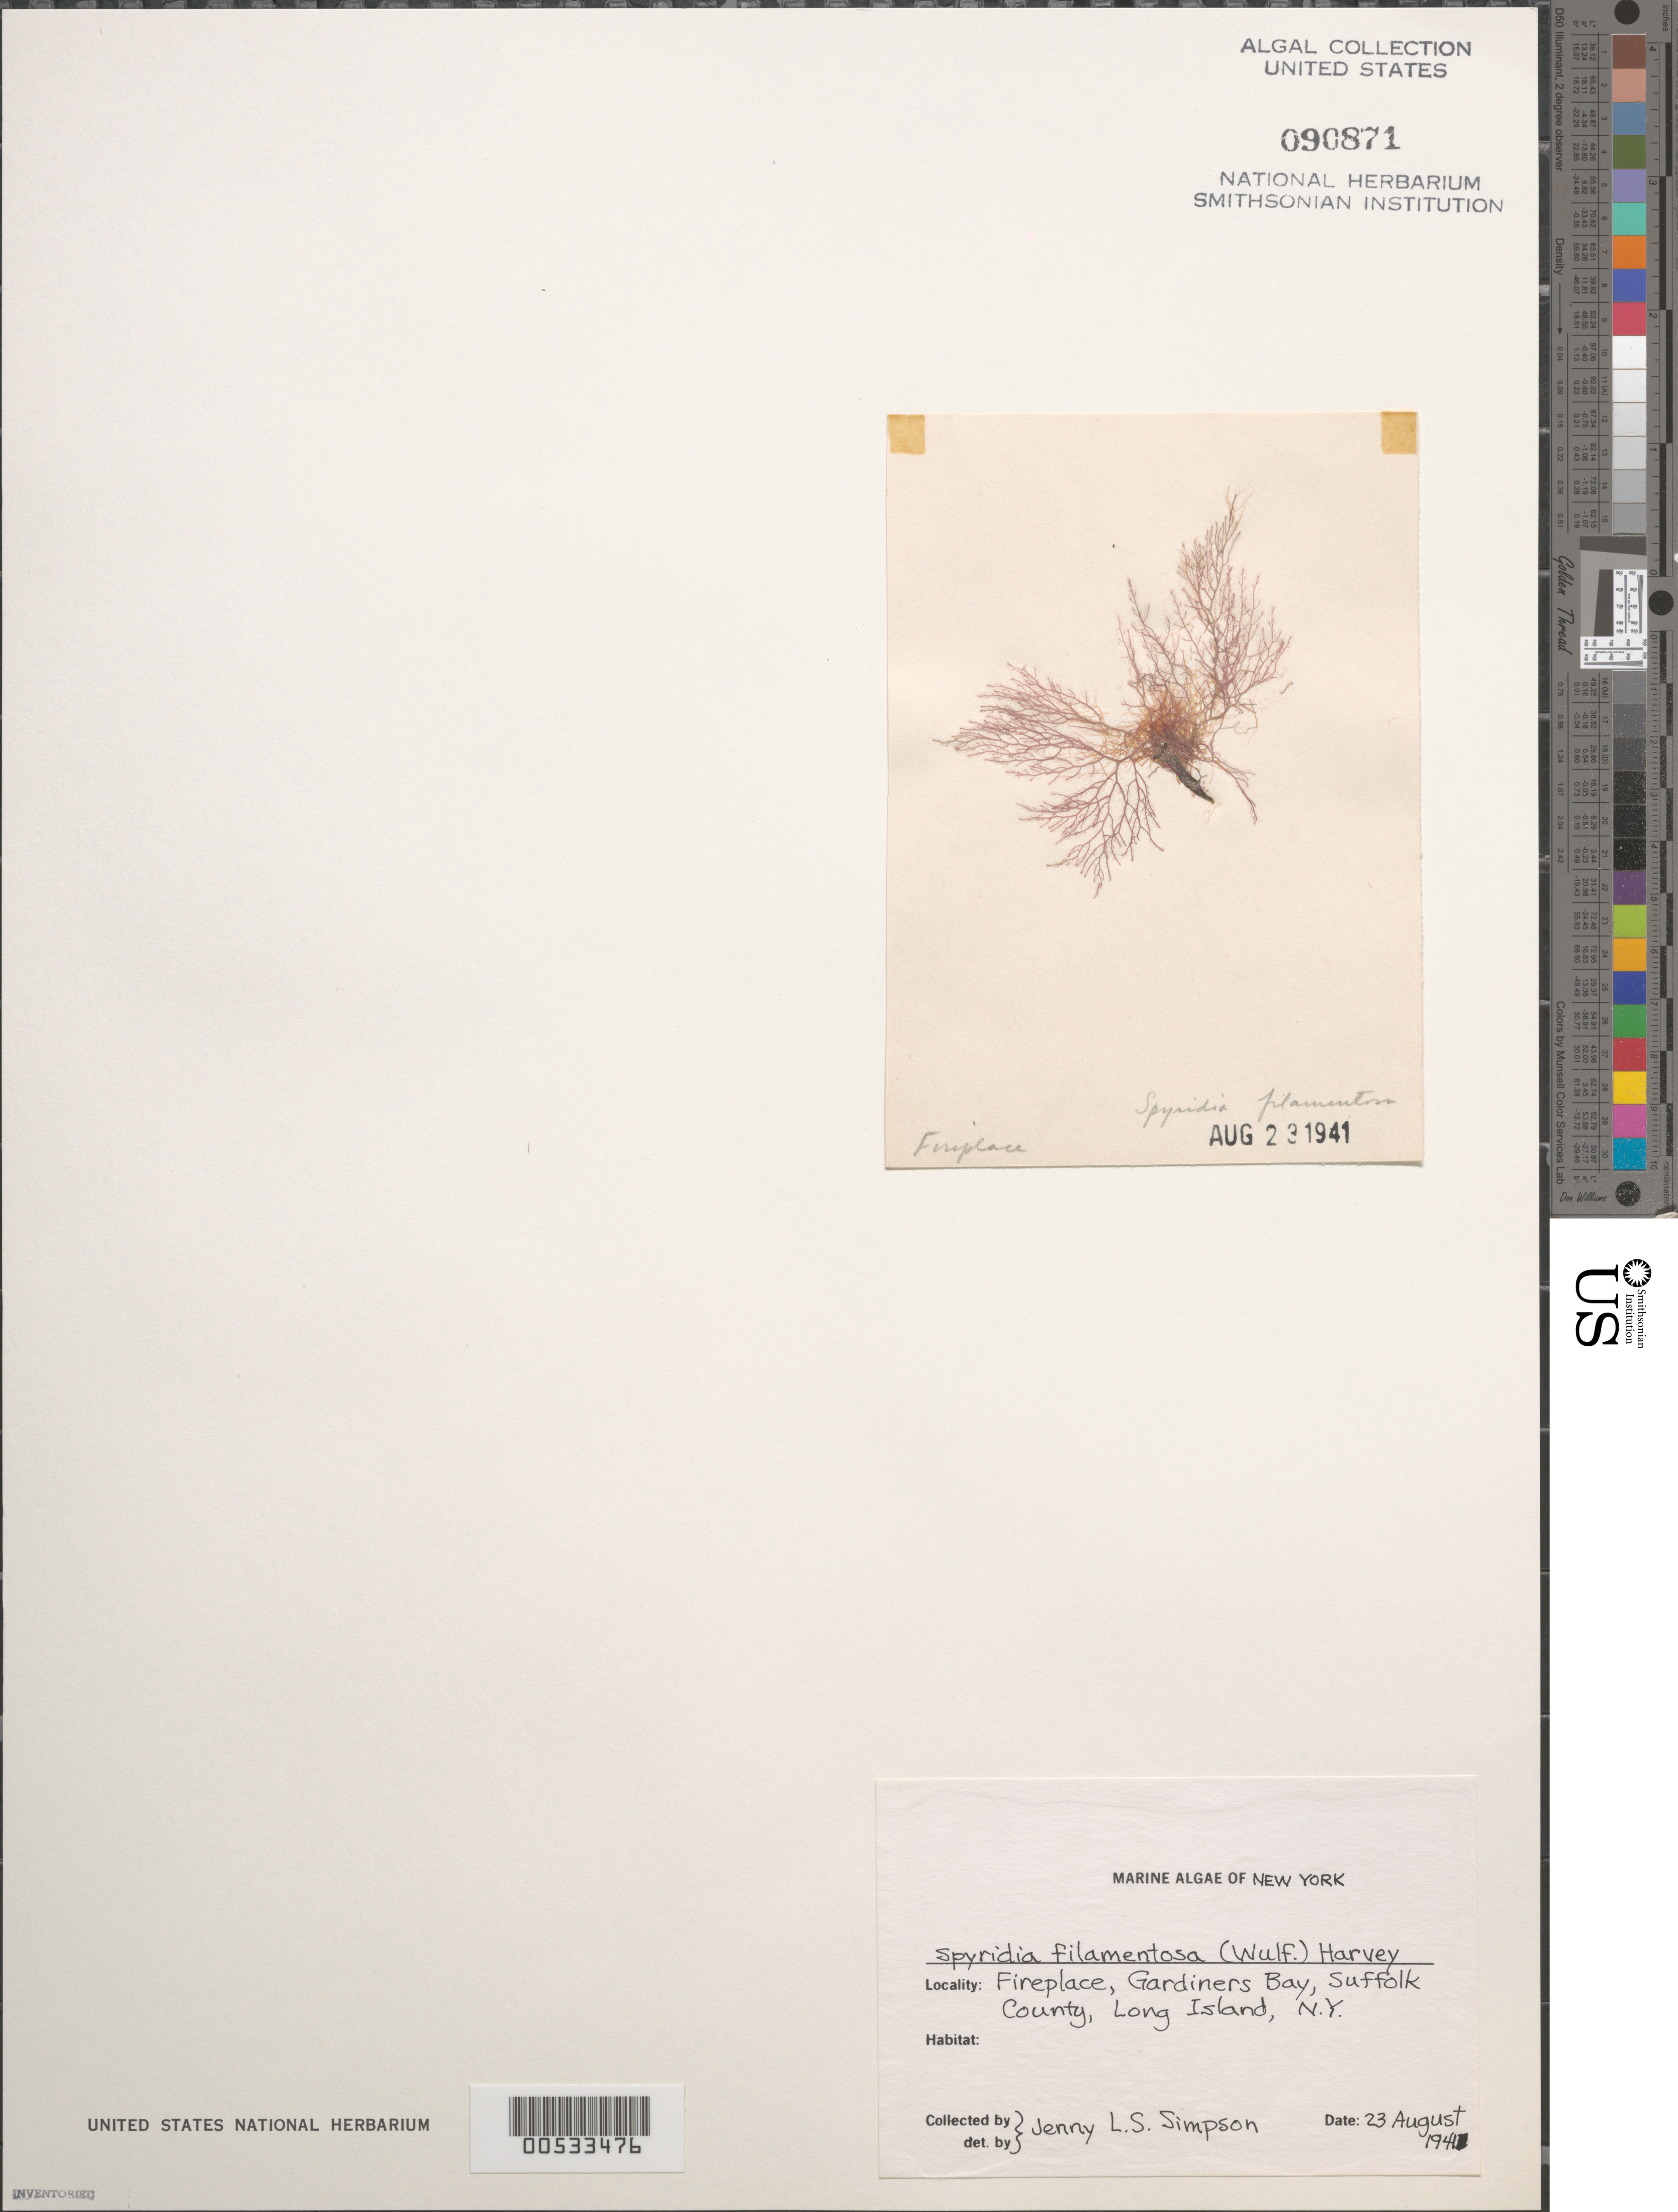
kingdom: Plantae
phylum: Rhodophyta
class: Florideophyceae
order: Ceramiales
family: Spyridiaceae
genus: Spyridia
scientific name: Spyridia filamentosa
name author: (Wulfen) Harv.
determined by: Simpson, J. L. S.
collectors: J. Simpson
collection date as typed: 23 Aug 1941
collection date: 1941-08-23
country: United States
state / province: New York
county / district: Suffolk County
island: Long Island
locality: Fireplace, Gardiners Bay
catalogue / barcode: US 90871